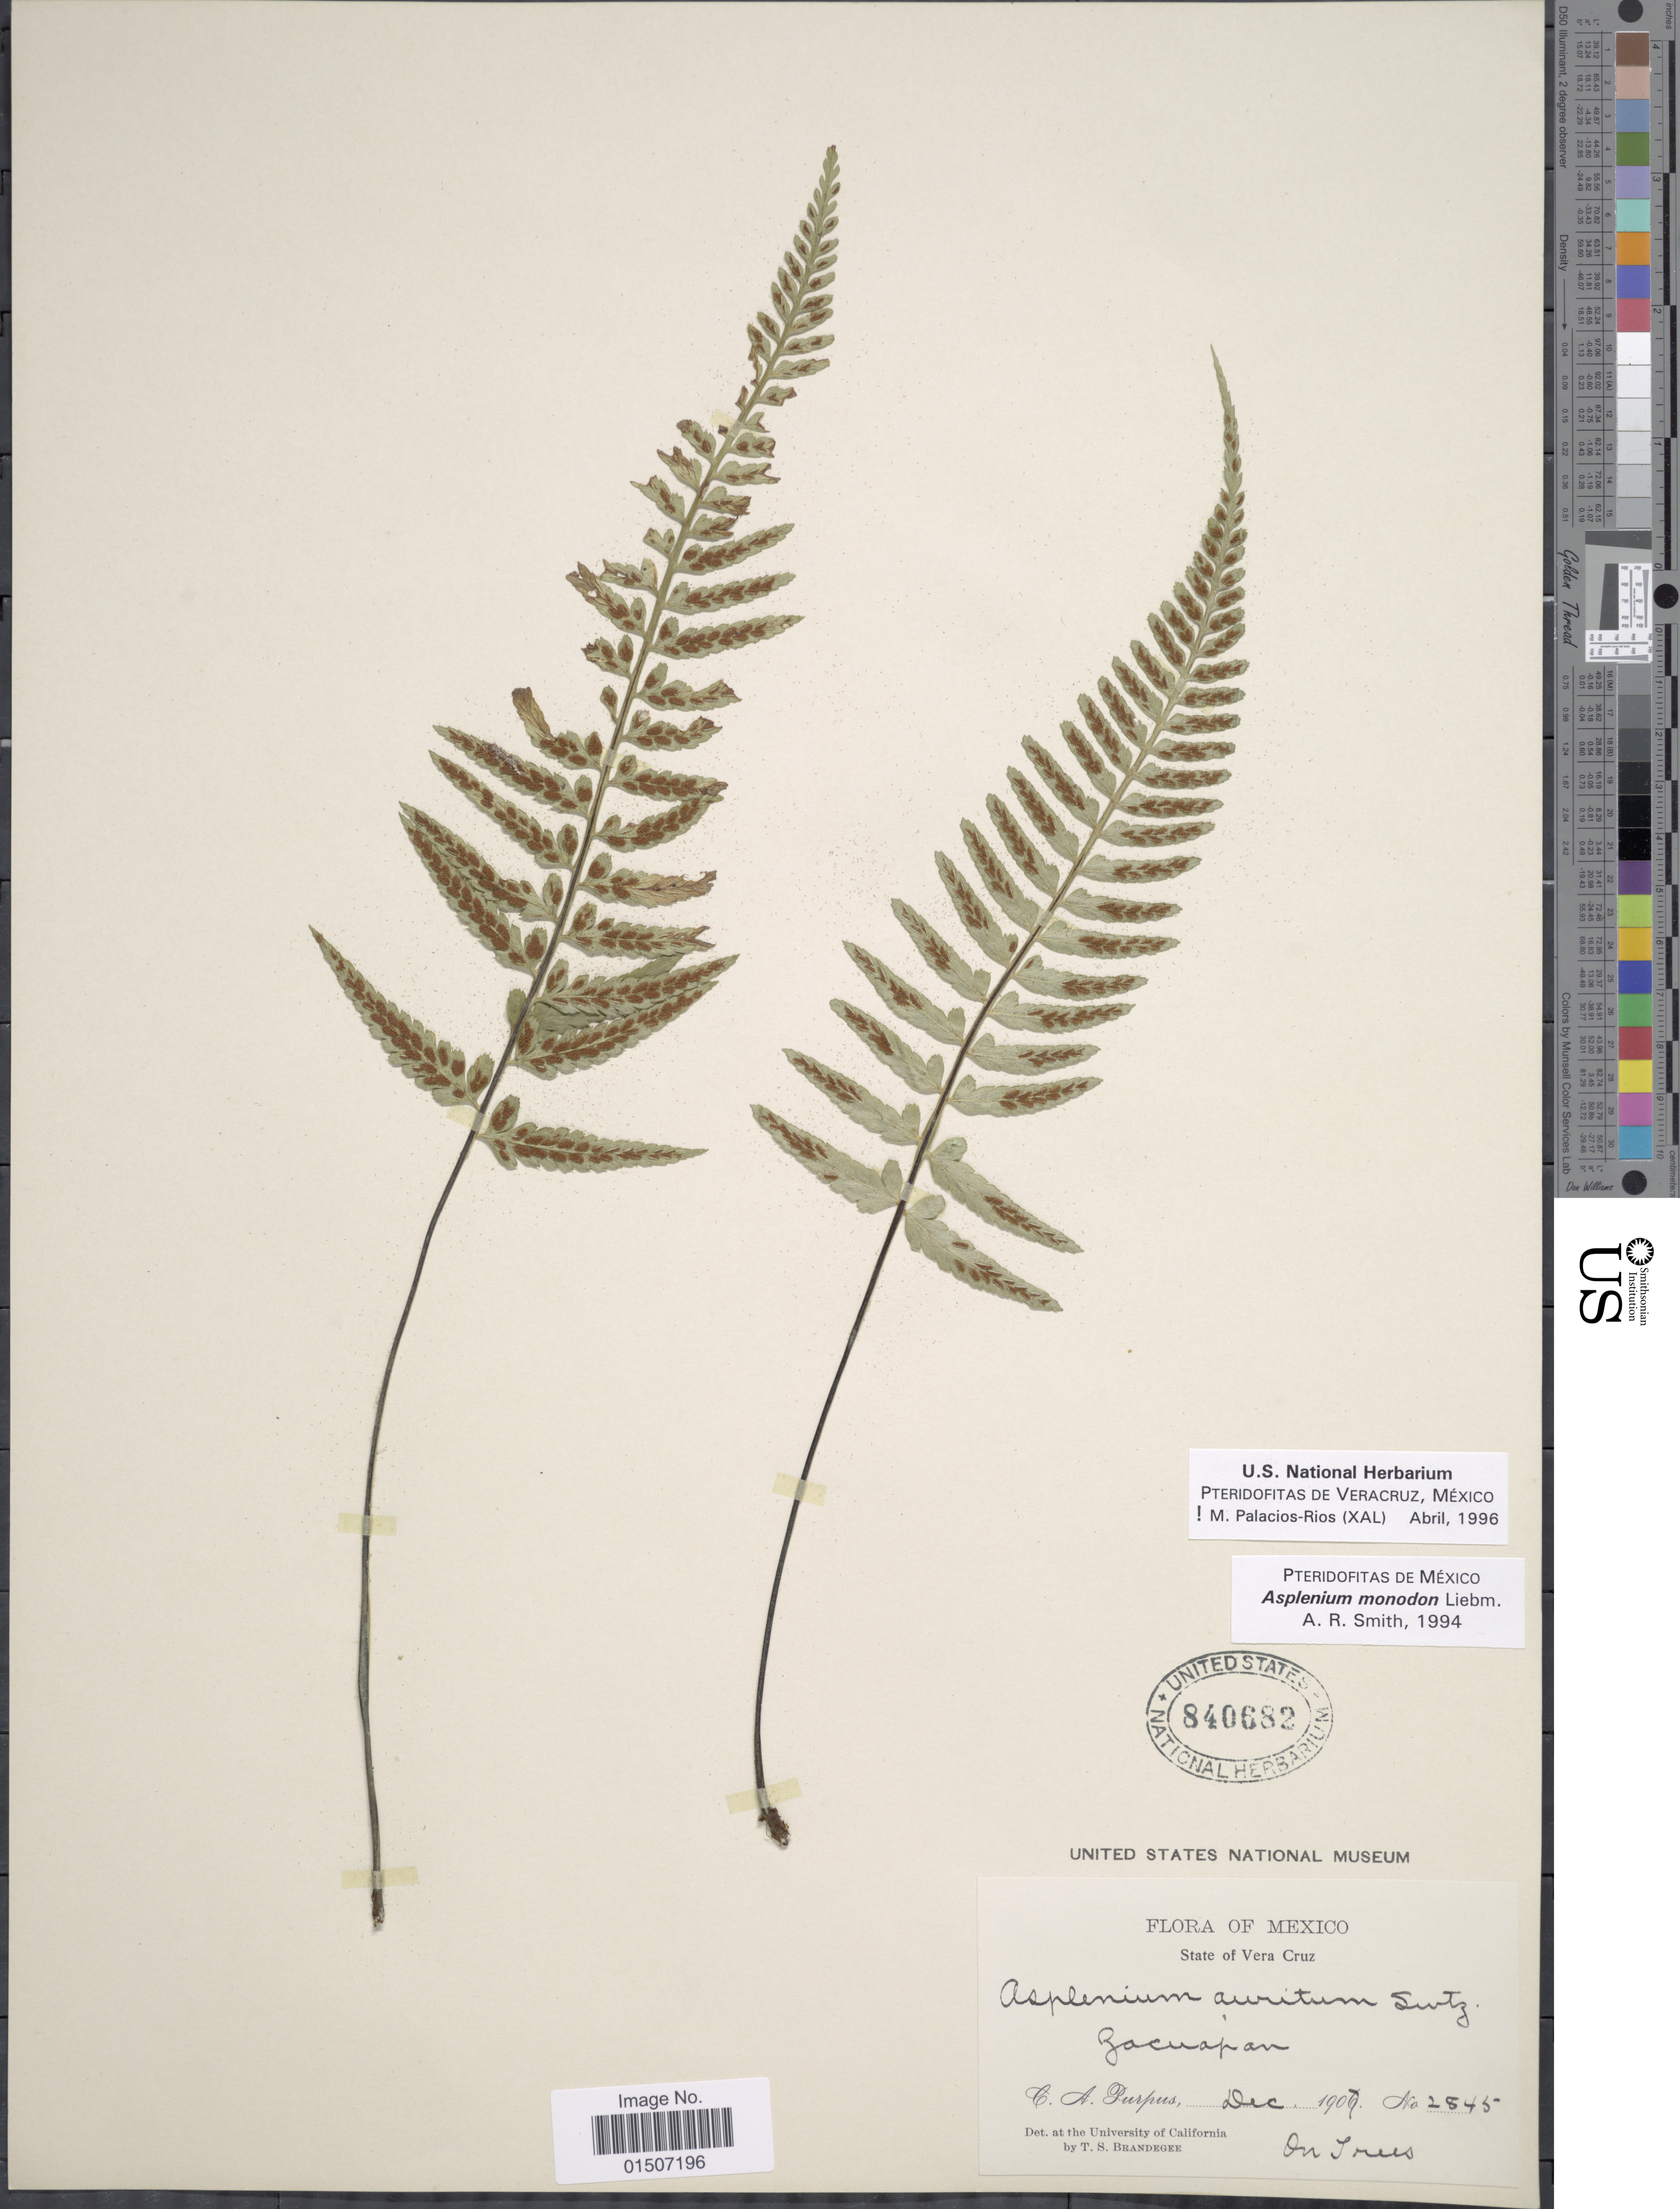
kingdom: Plantae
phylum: Tracheophyta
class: Polypodiopsida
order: Polypodiales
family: Aspleniaceae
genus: Asplenium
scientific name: Asplenium monodon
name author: Liebm.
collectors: C. A. Purpus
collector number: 2845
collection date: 1907-12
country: Mexico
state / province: Veracruz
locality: State of Vera Cruz, Zacuapan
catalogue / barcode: US 840682